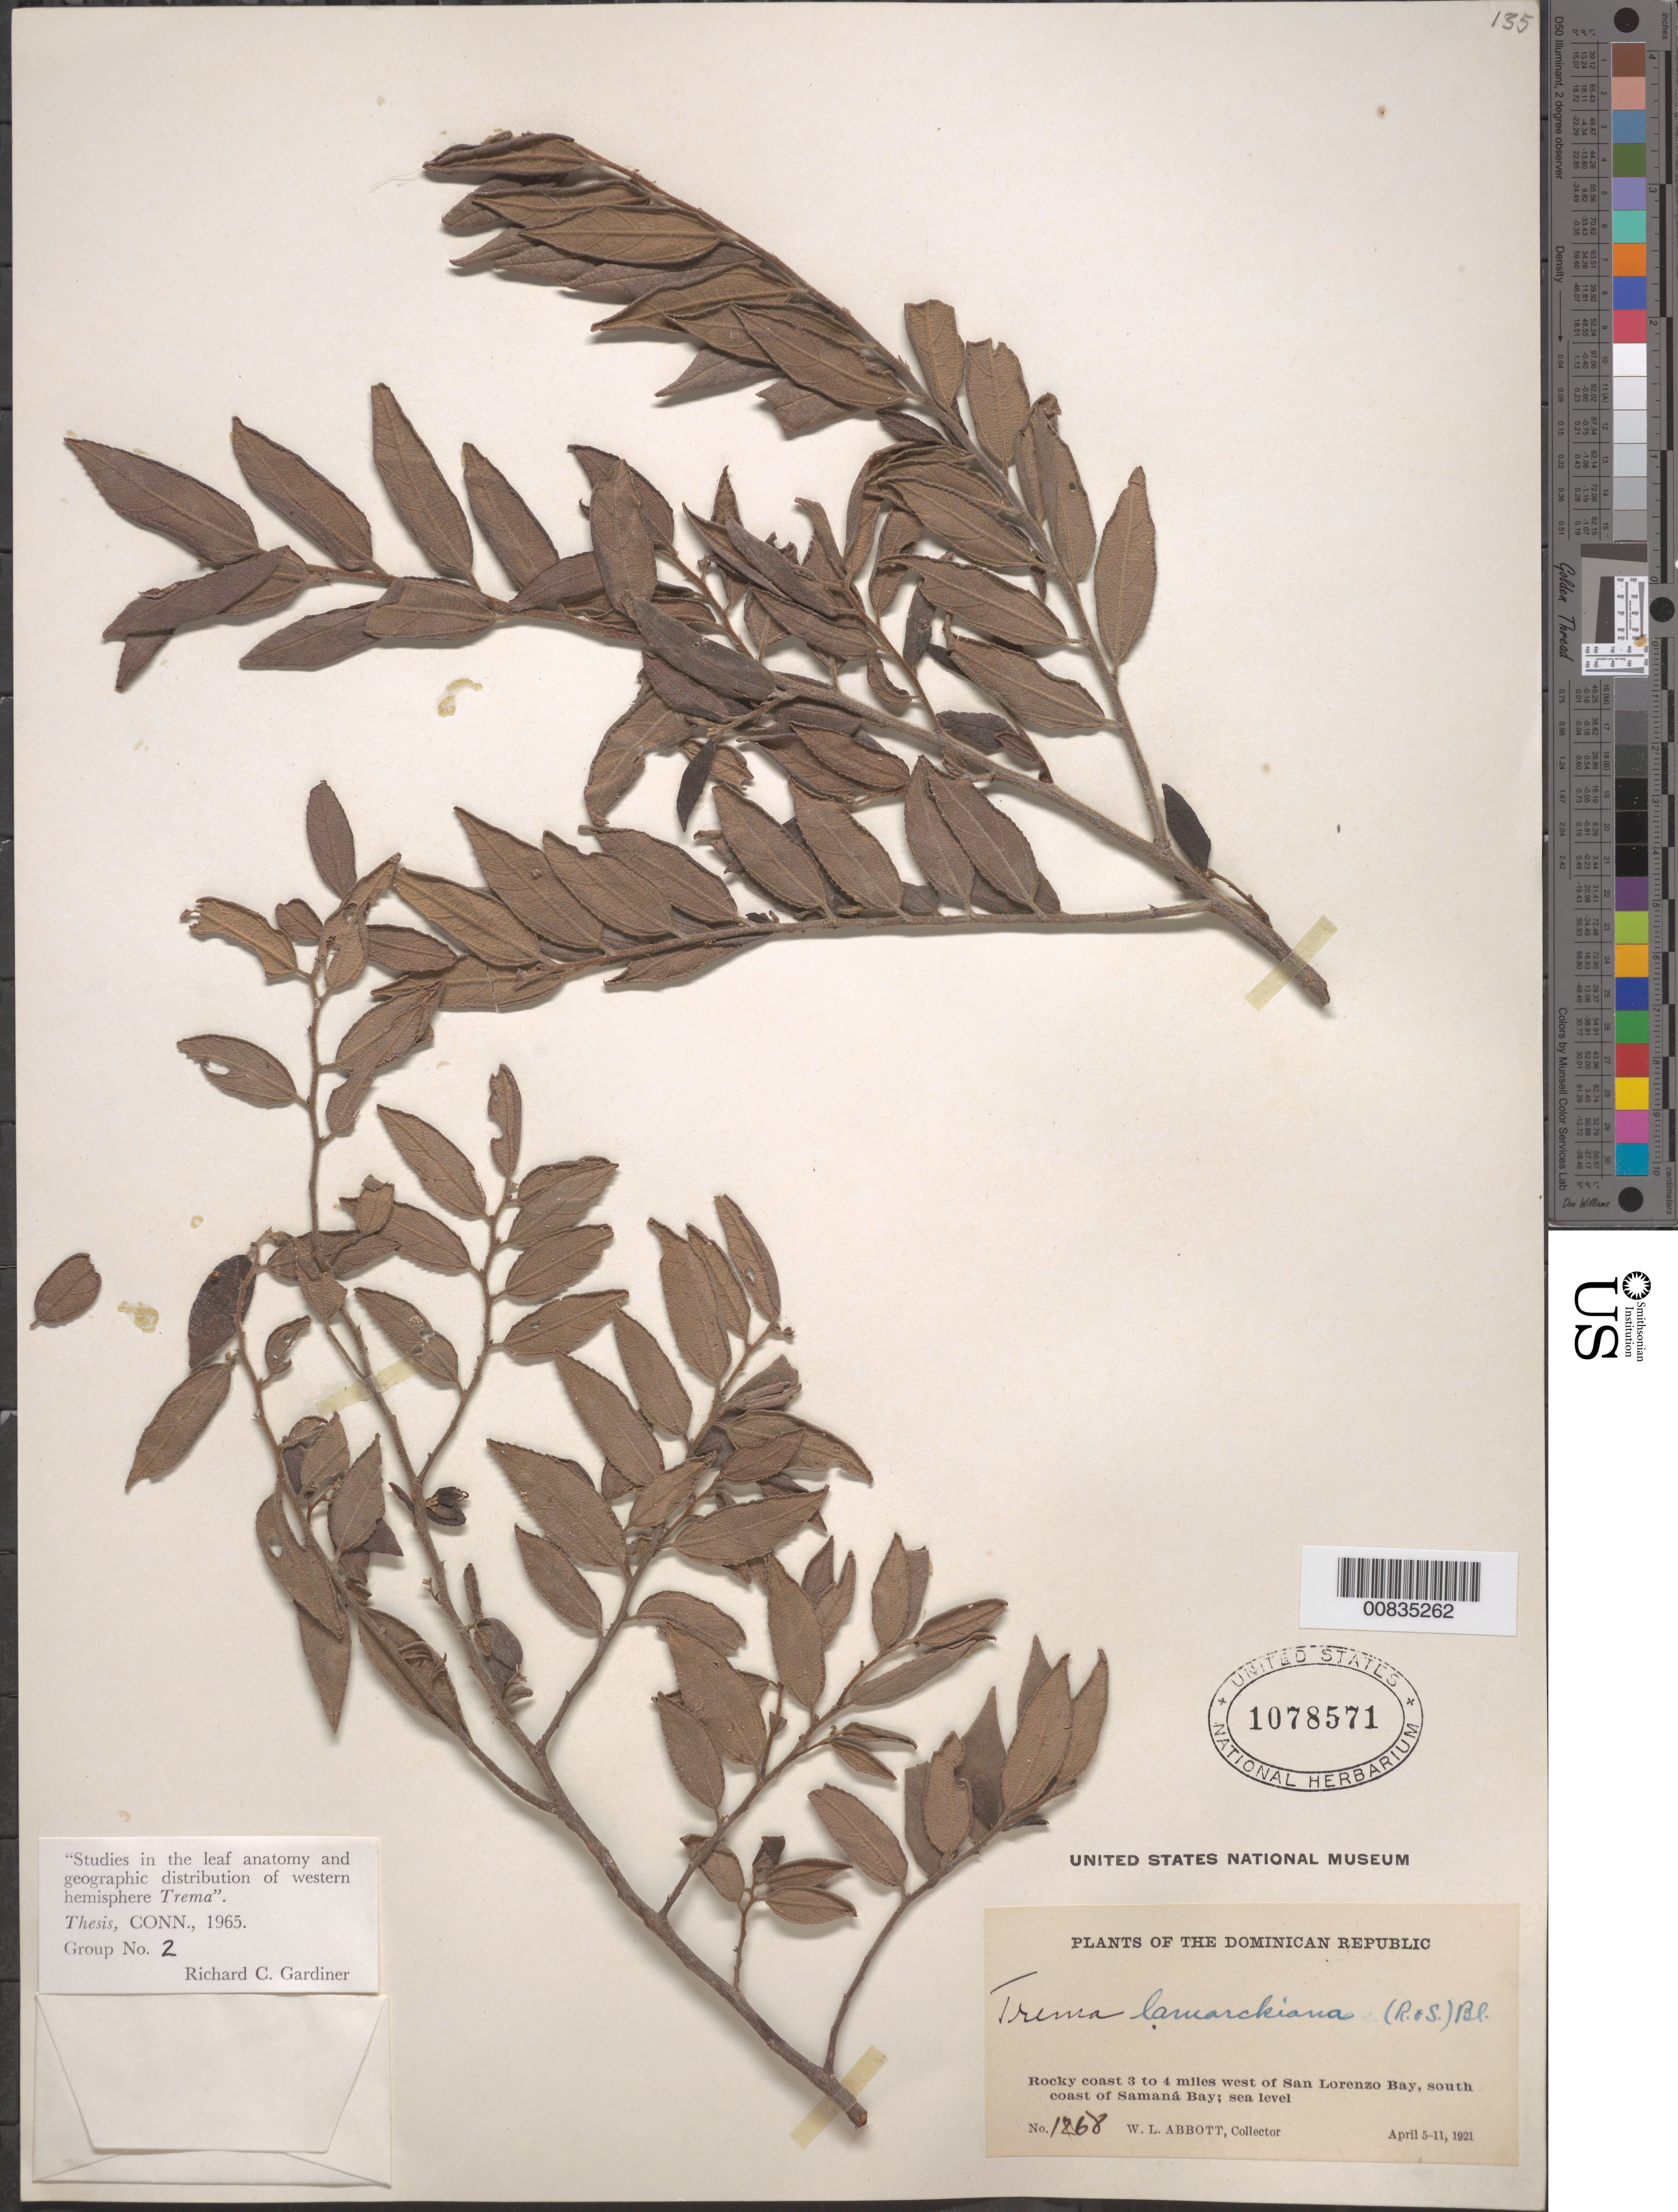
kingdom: Plantae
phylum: Tracheophyta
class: Magnoliopsida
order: Rosales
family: Cannabaceae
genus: Trema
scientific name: Trema lamarckianum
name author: (Schult.) Blume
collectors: W. L. Abbott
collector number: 1268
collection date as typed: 05 Apr 1921 to 11 Apr 1921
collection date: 1921-04-05/1921-04-11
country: Dominican Republic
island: Hispaniola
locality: Rocky coast 3 to 4 miles west of San Lorenzo Bay, south coast of Samaná.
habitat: Rocky coast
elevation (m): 0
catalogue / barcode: US 1078571